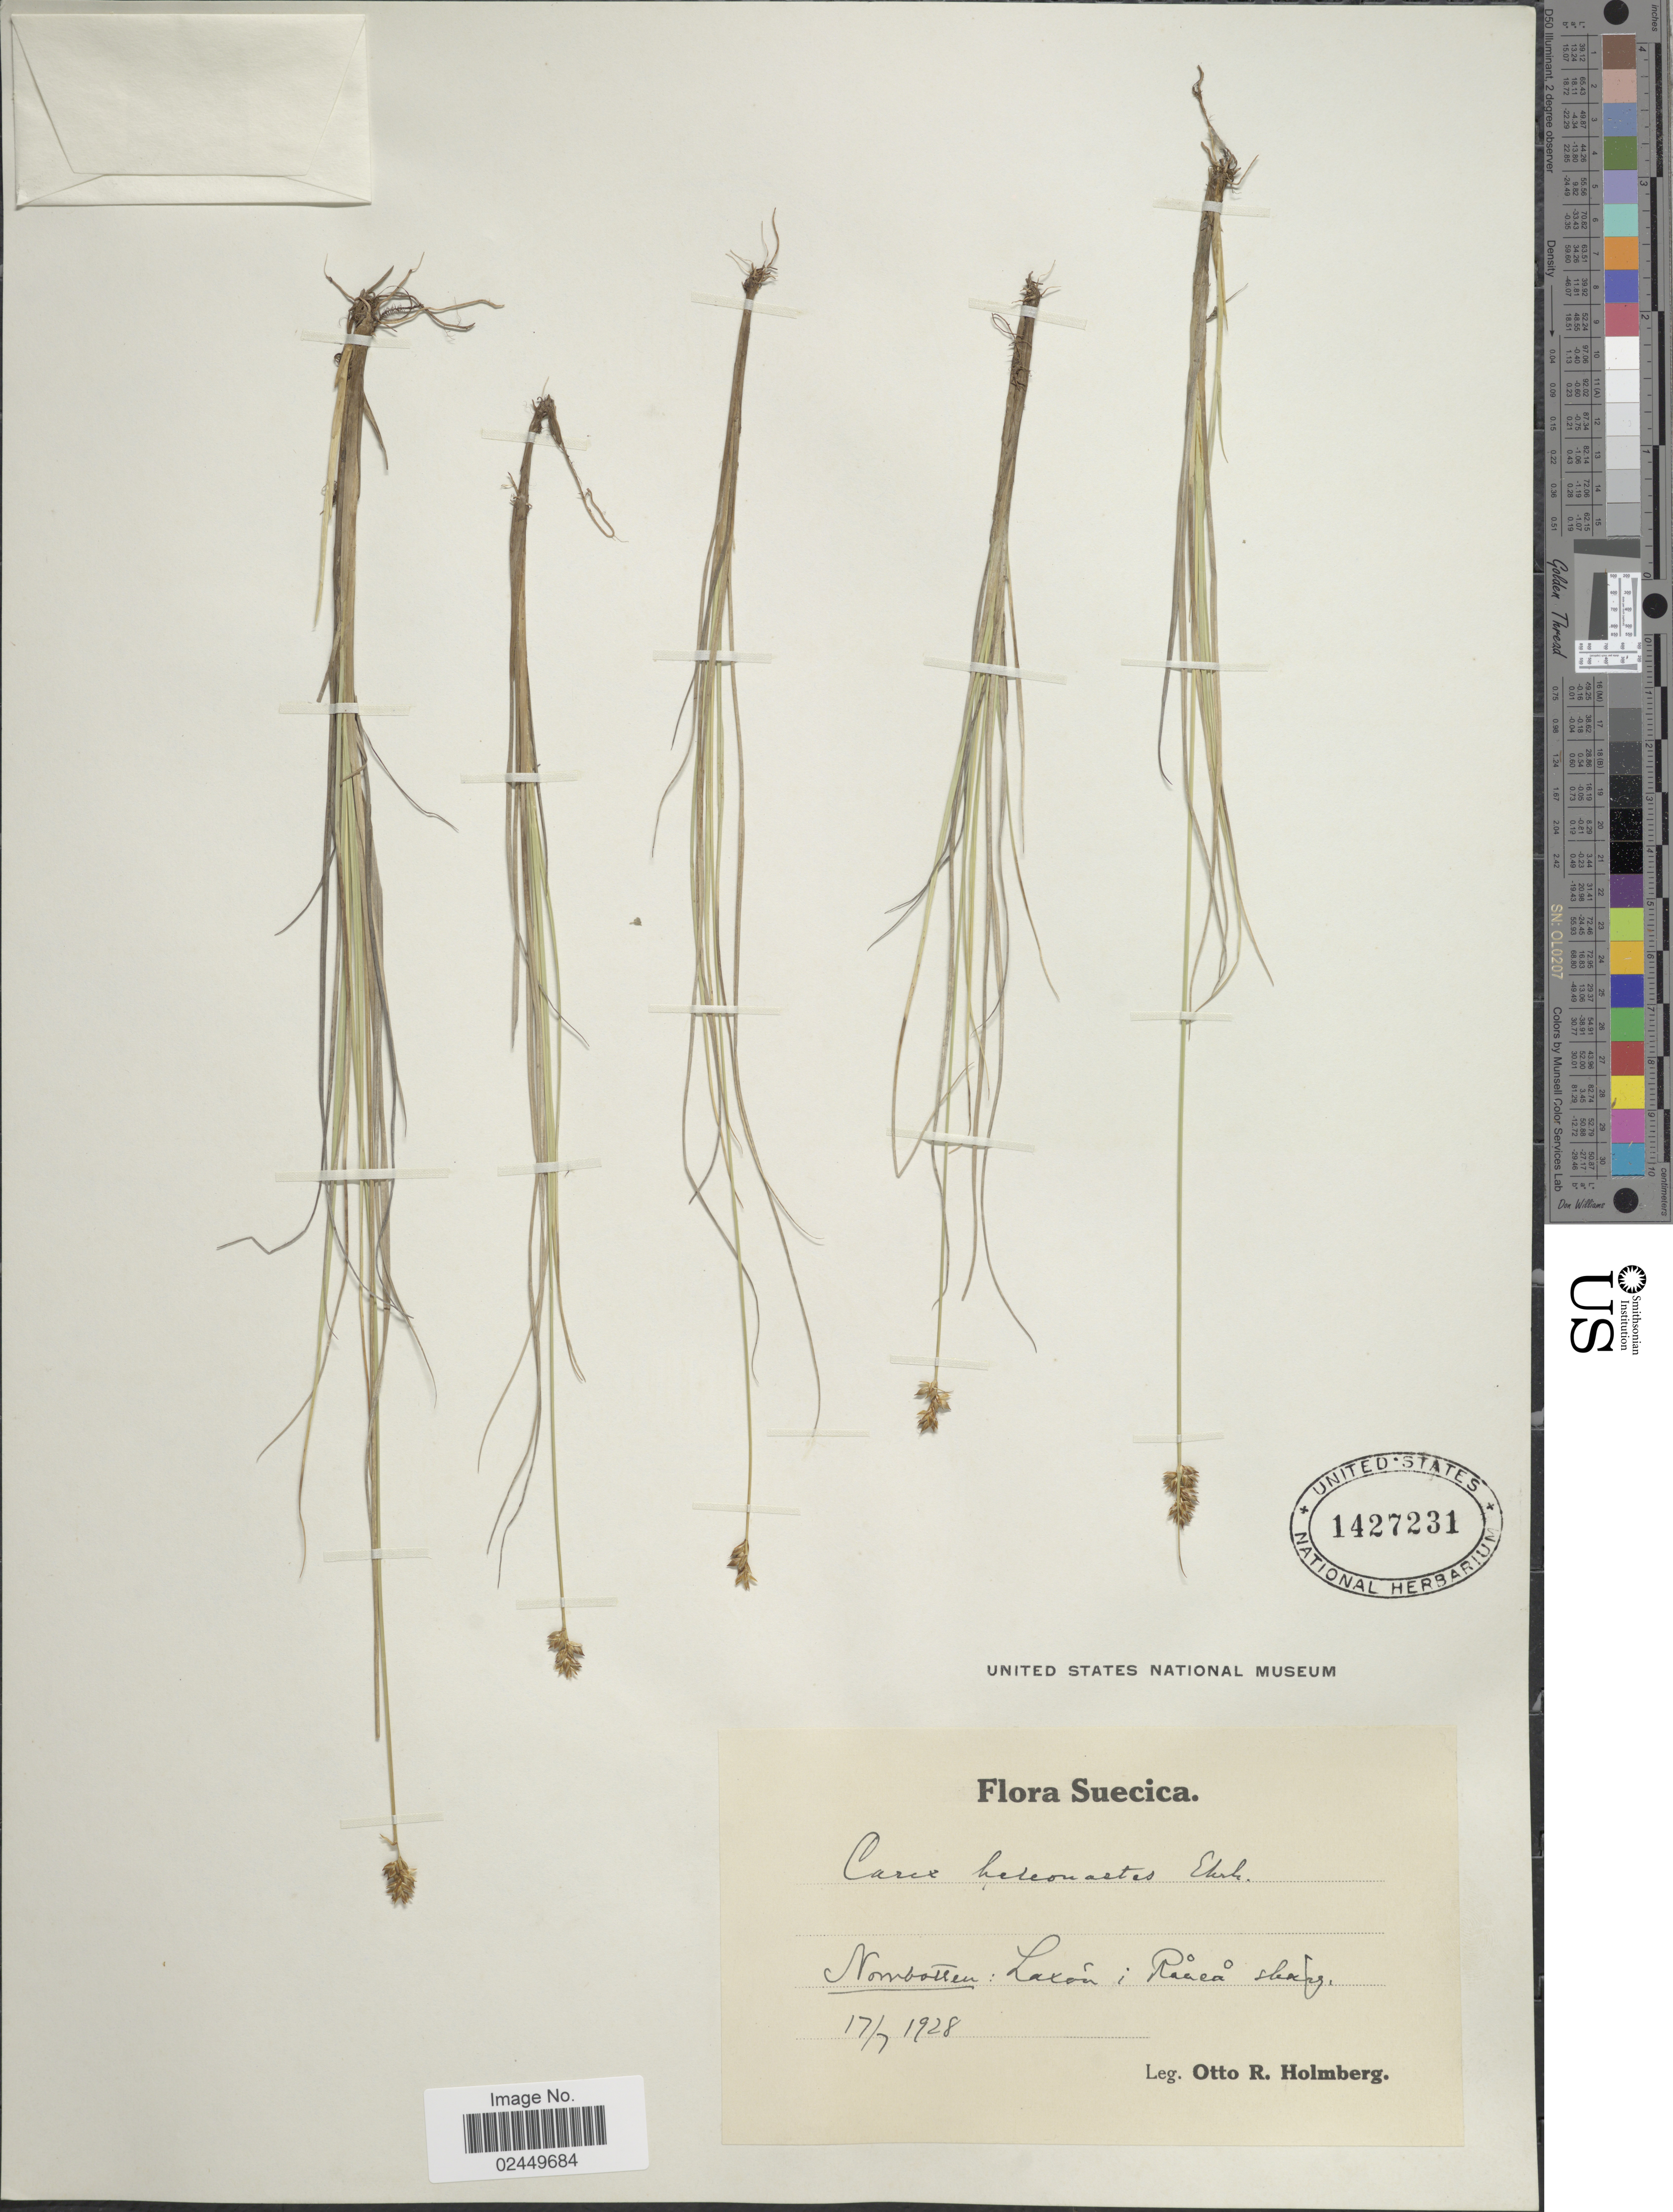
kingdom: Plantae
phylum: Tracheophyta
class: Liliopsida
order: Poales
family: Cyperaceae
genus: Carex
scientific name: Carex heleonastes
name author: Ehrh. ex L. f.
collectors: O. Holmberg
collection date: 1928-07-17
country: Sweden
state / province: Norrbotten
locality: Laxön i Råneå skarg.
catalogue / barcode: US 1427231